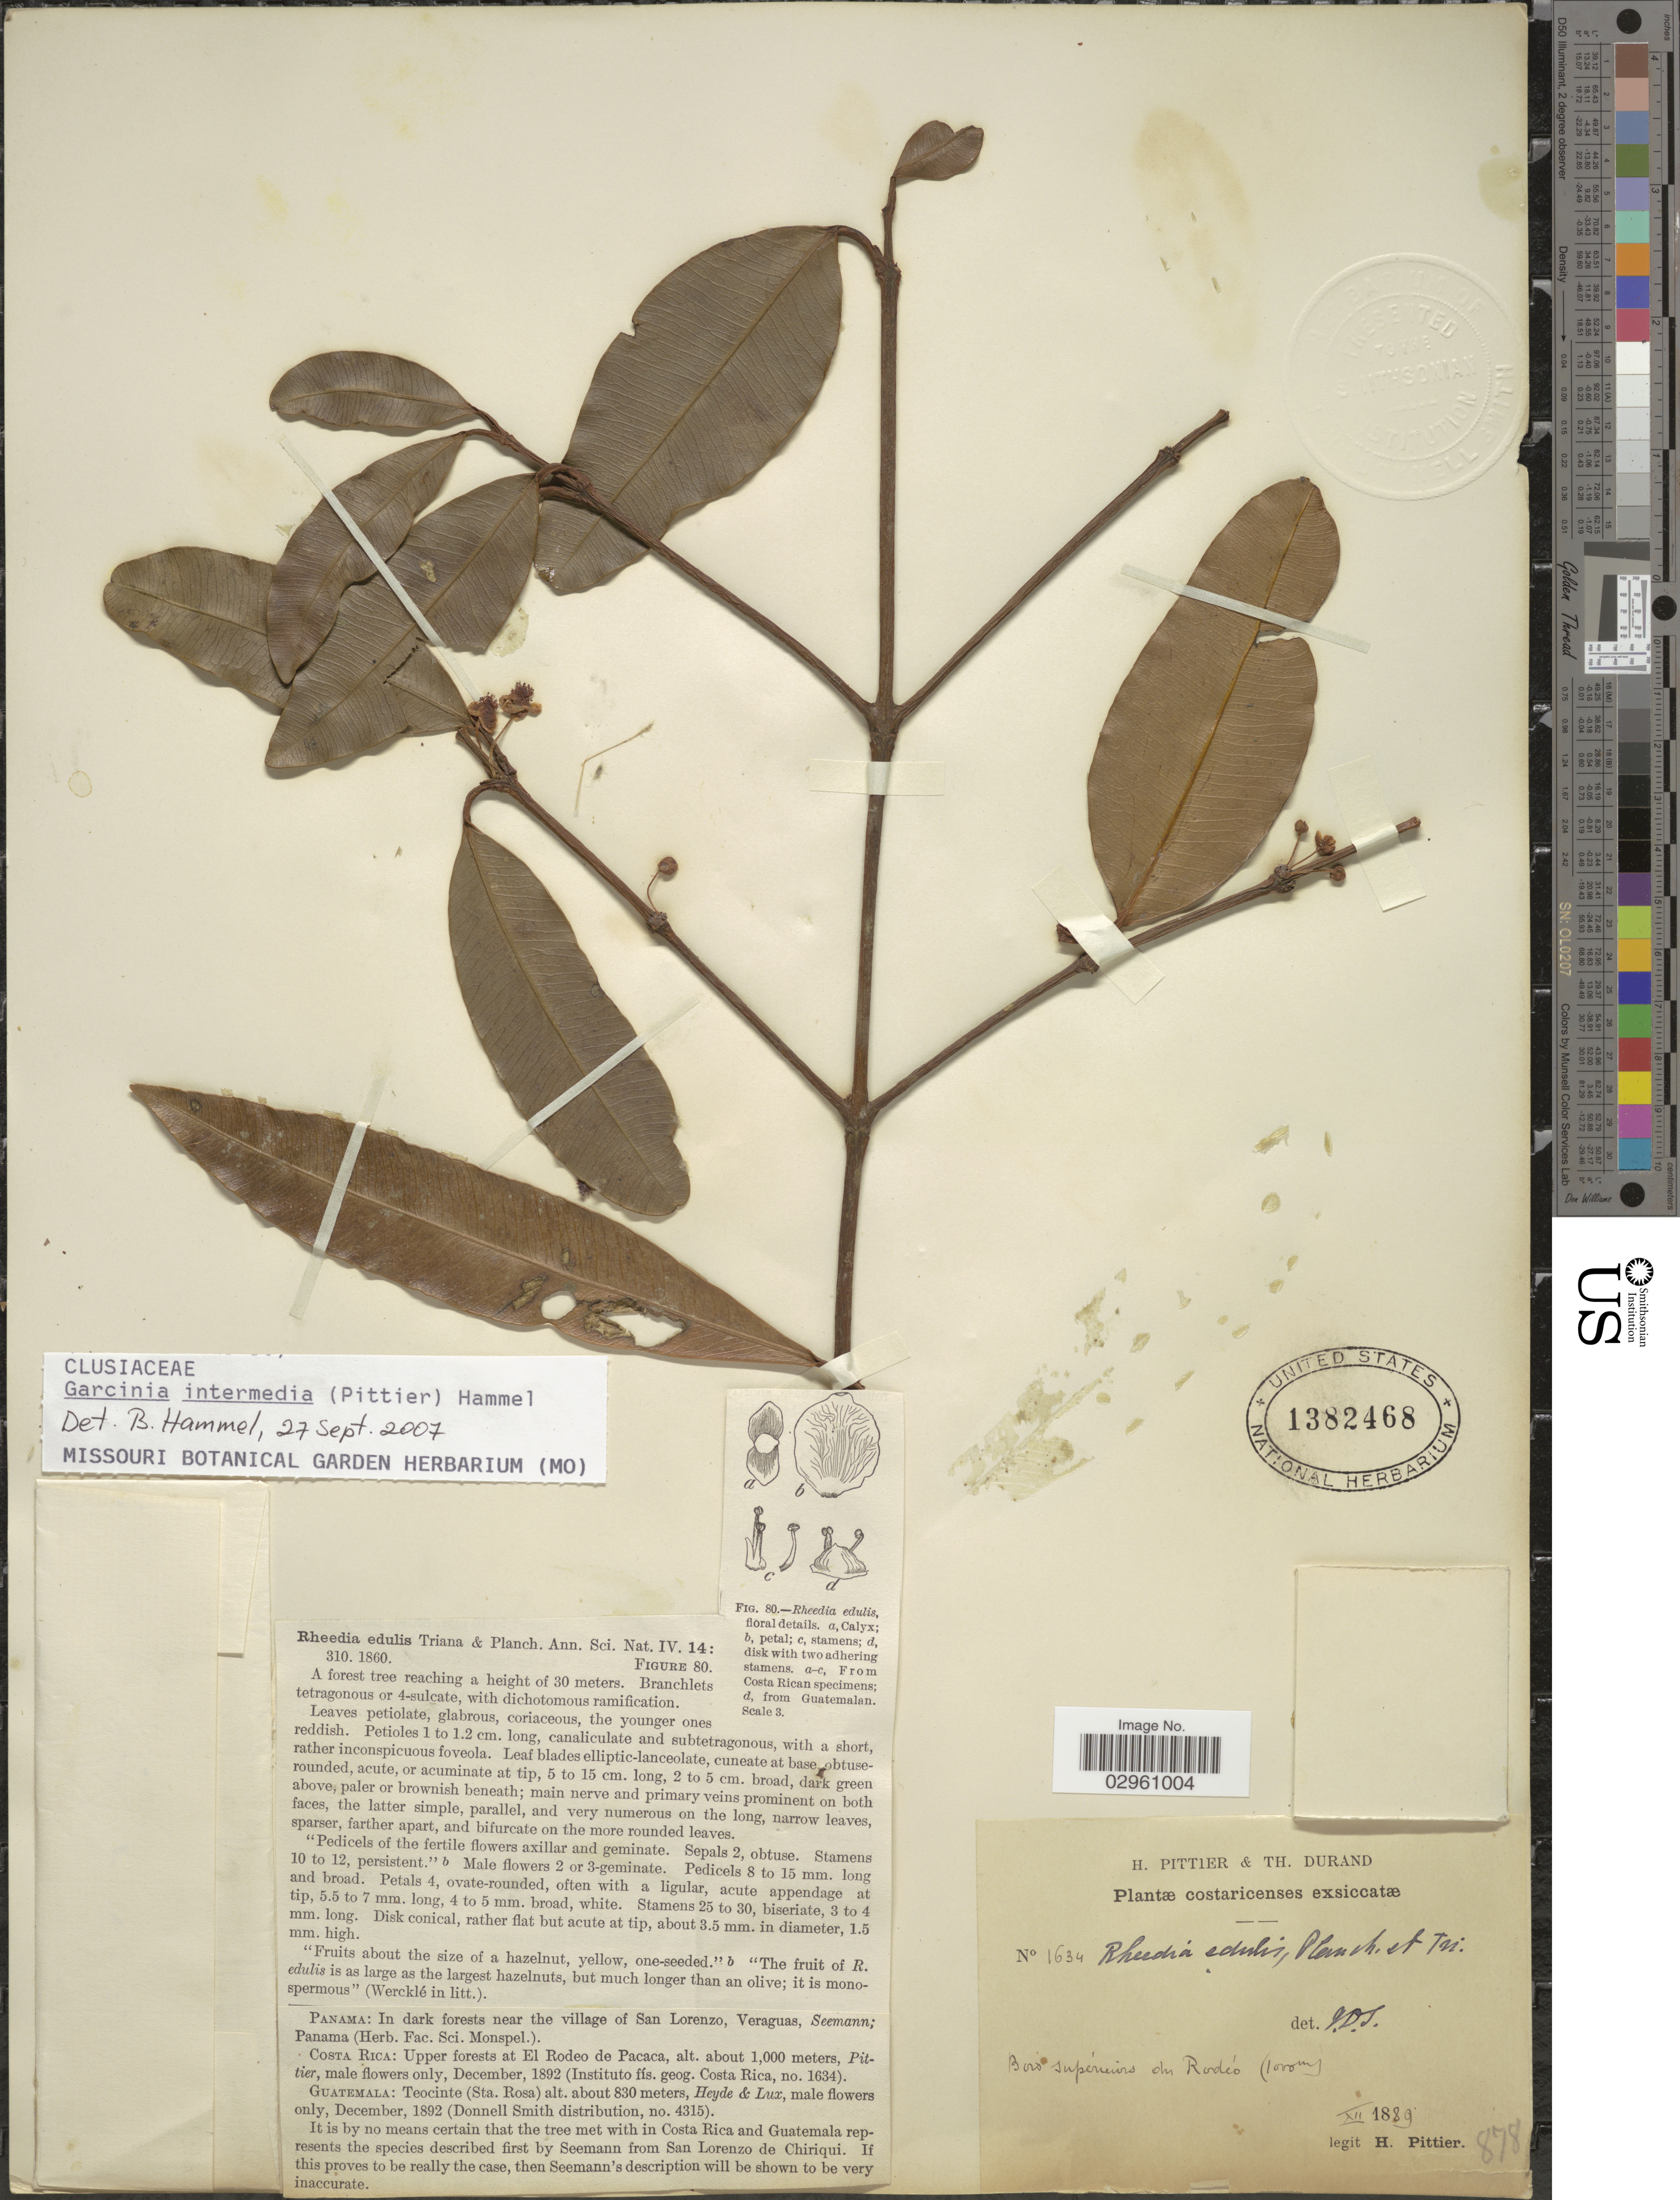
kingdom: Plantae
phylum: Tracheophyta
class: Magnoliopsida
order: Malpighiales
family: Clusiaceae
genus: Garcinia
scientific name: Garcinia intermedia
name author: (Pittier) Hammel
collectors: H. F. Pittier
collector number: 1634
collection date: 1889-12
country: Costa Rica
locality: Bois supérieurs du Rodéo.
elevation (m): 1000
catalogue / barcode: US 1382468